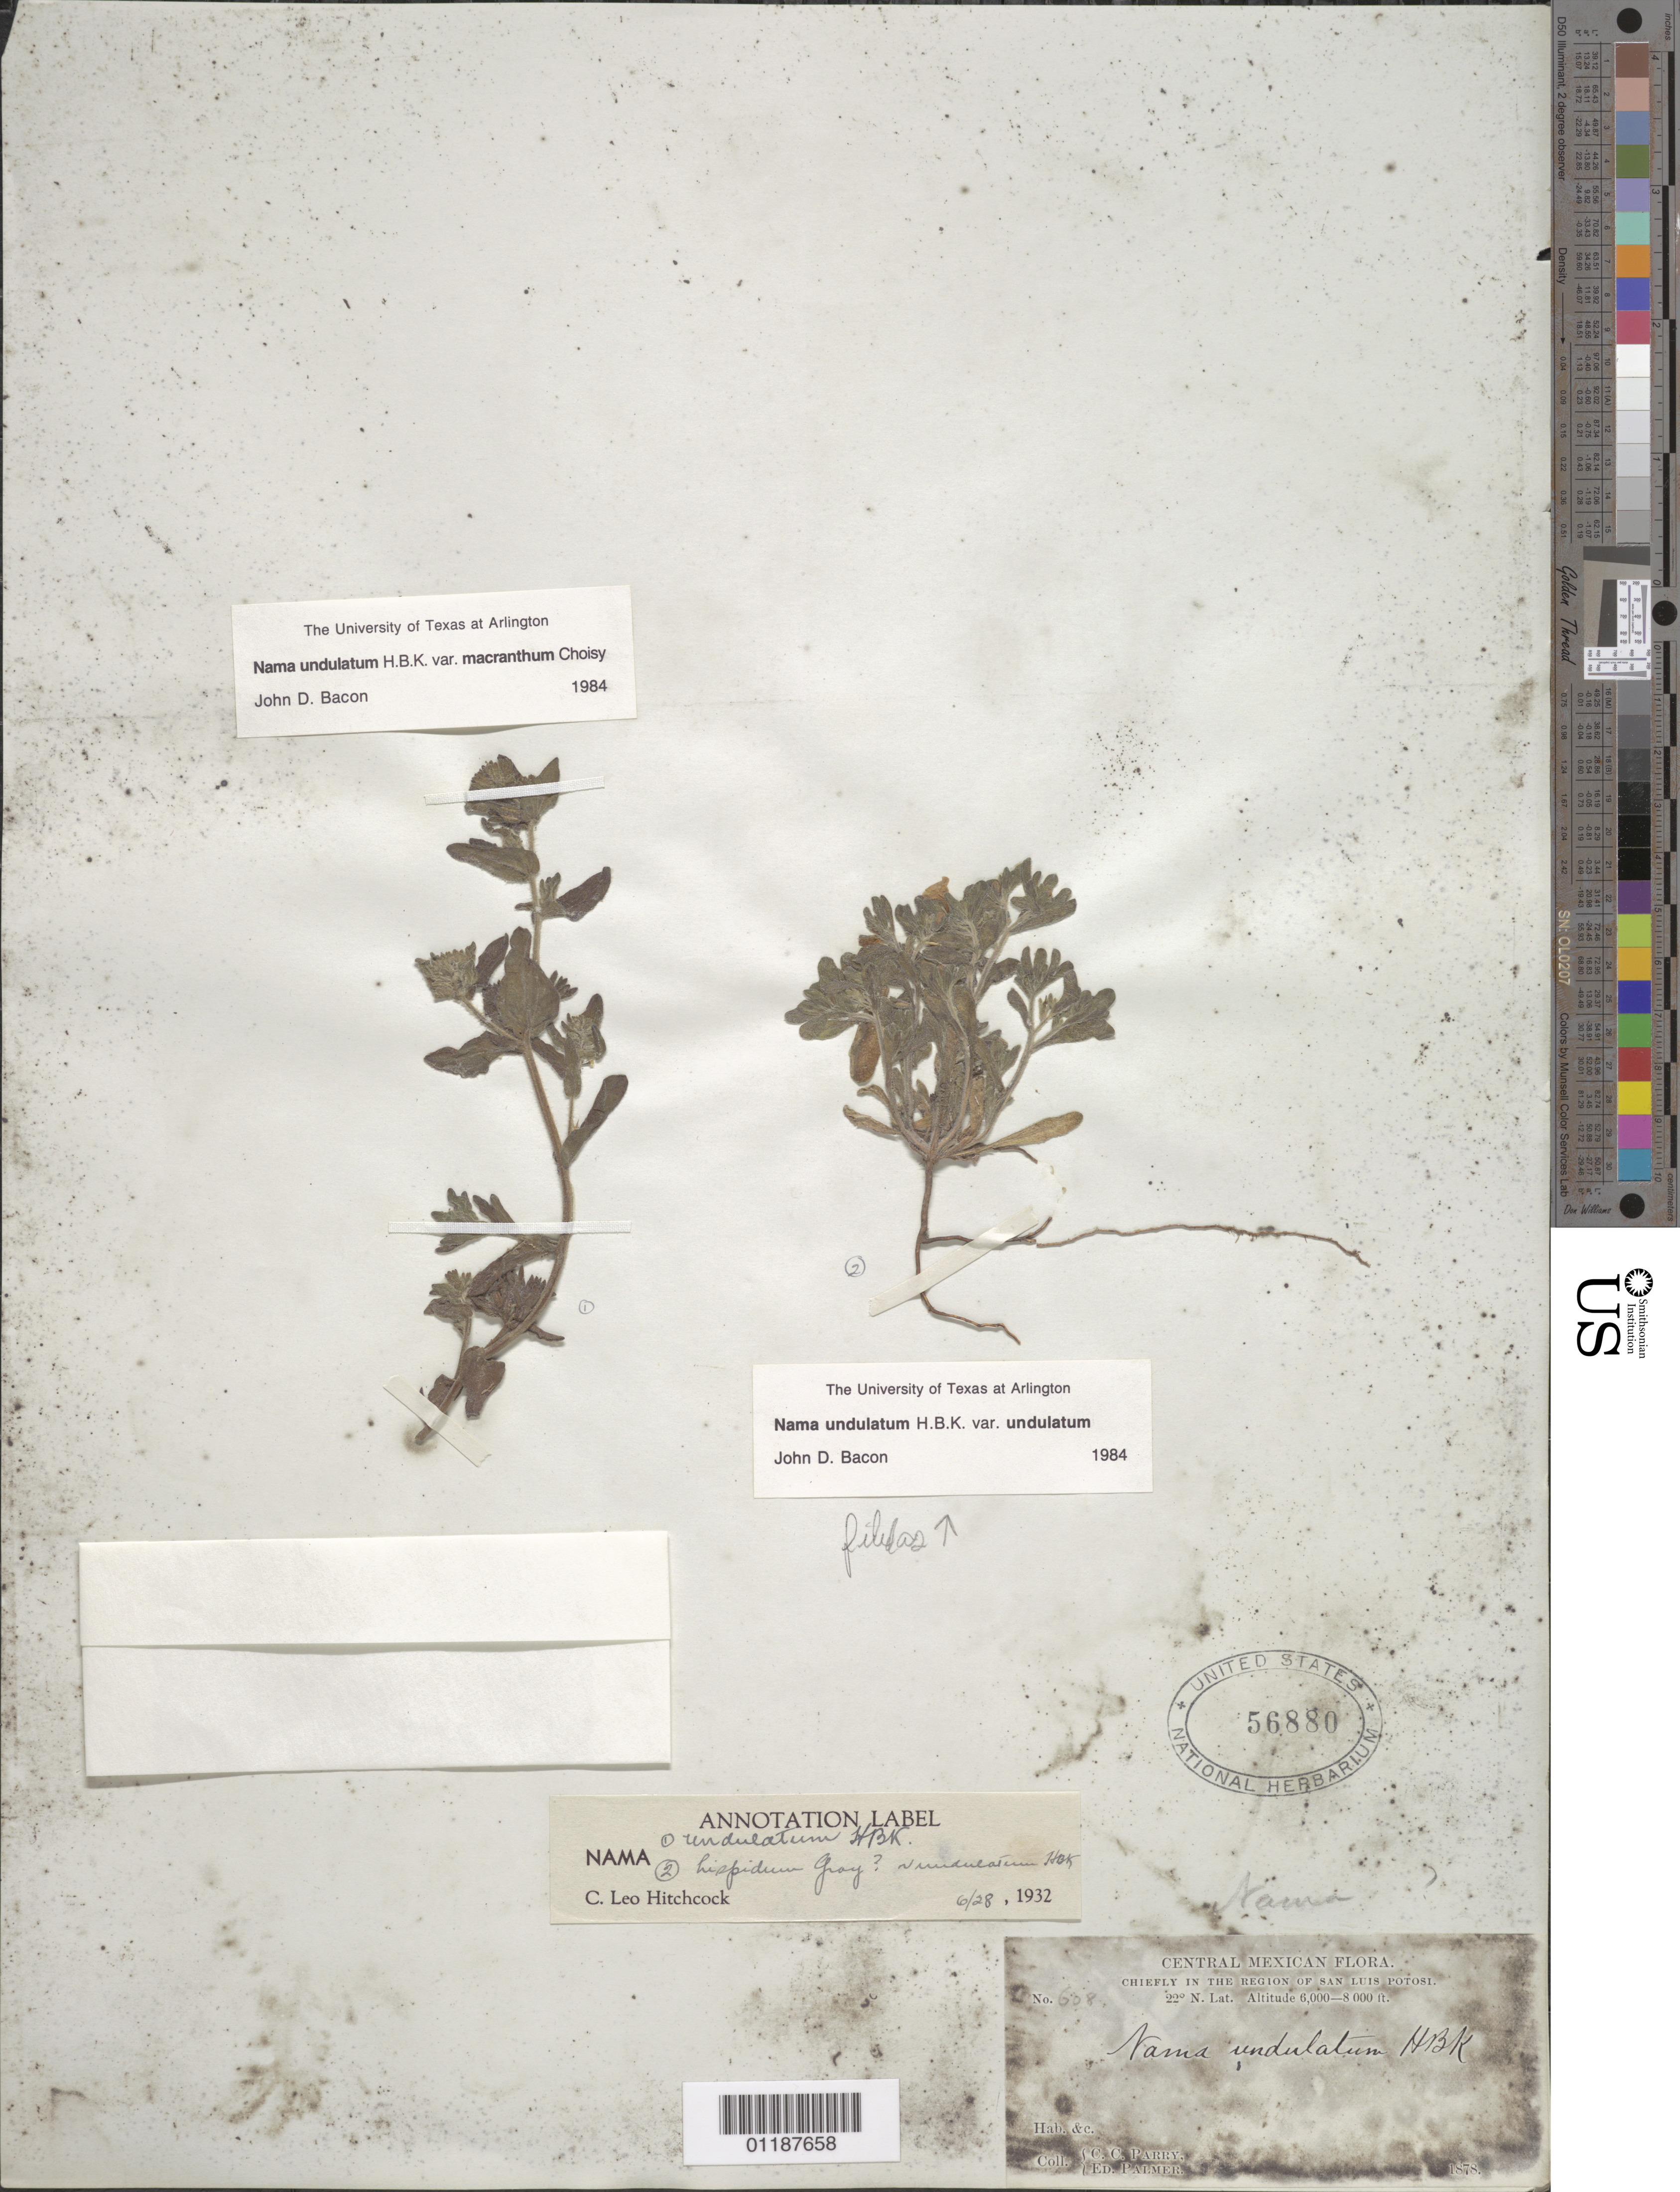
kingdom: Plantae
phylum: Tracheophyta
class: Magnoliopsida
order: Boraginales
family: Namaceae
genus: Nama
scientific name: Nama undulatum var. undulatum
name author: Kunth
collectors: C. C. Parry & E. Palmer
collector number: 608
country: Mexico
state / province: San Luis Potosí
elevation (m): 1829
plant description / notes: Nama undulatum mcranthum also on sheet.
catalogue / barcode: US 56880